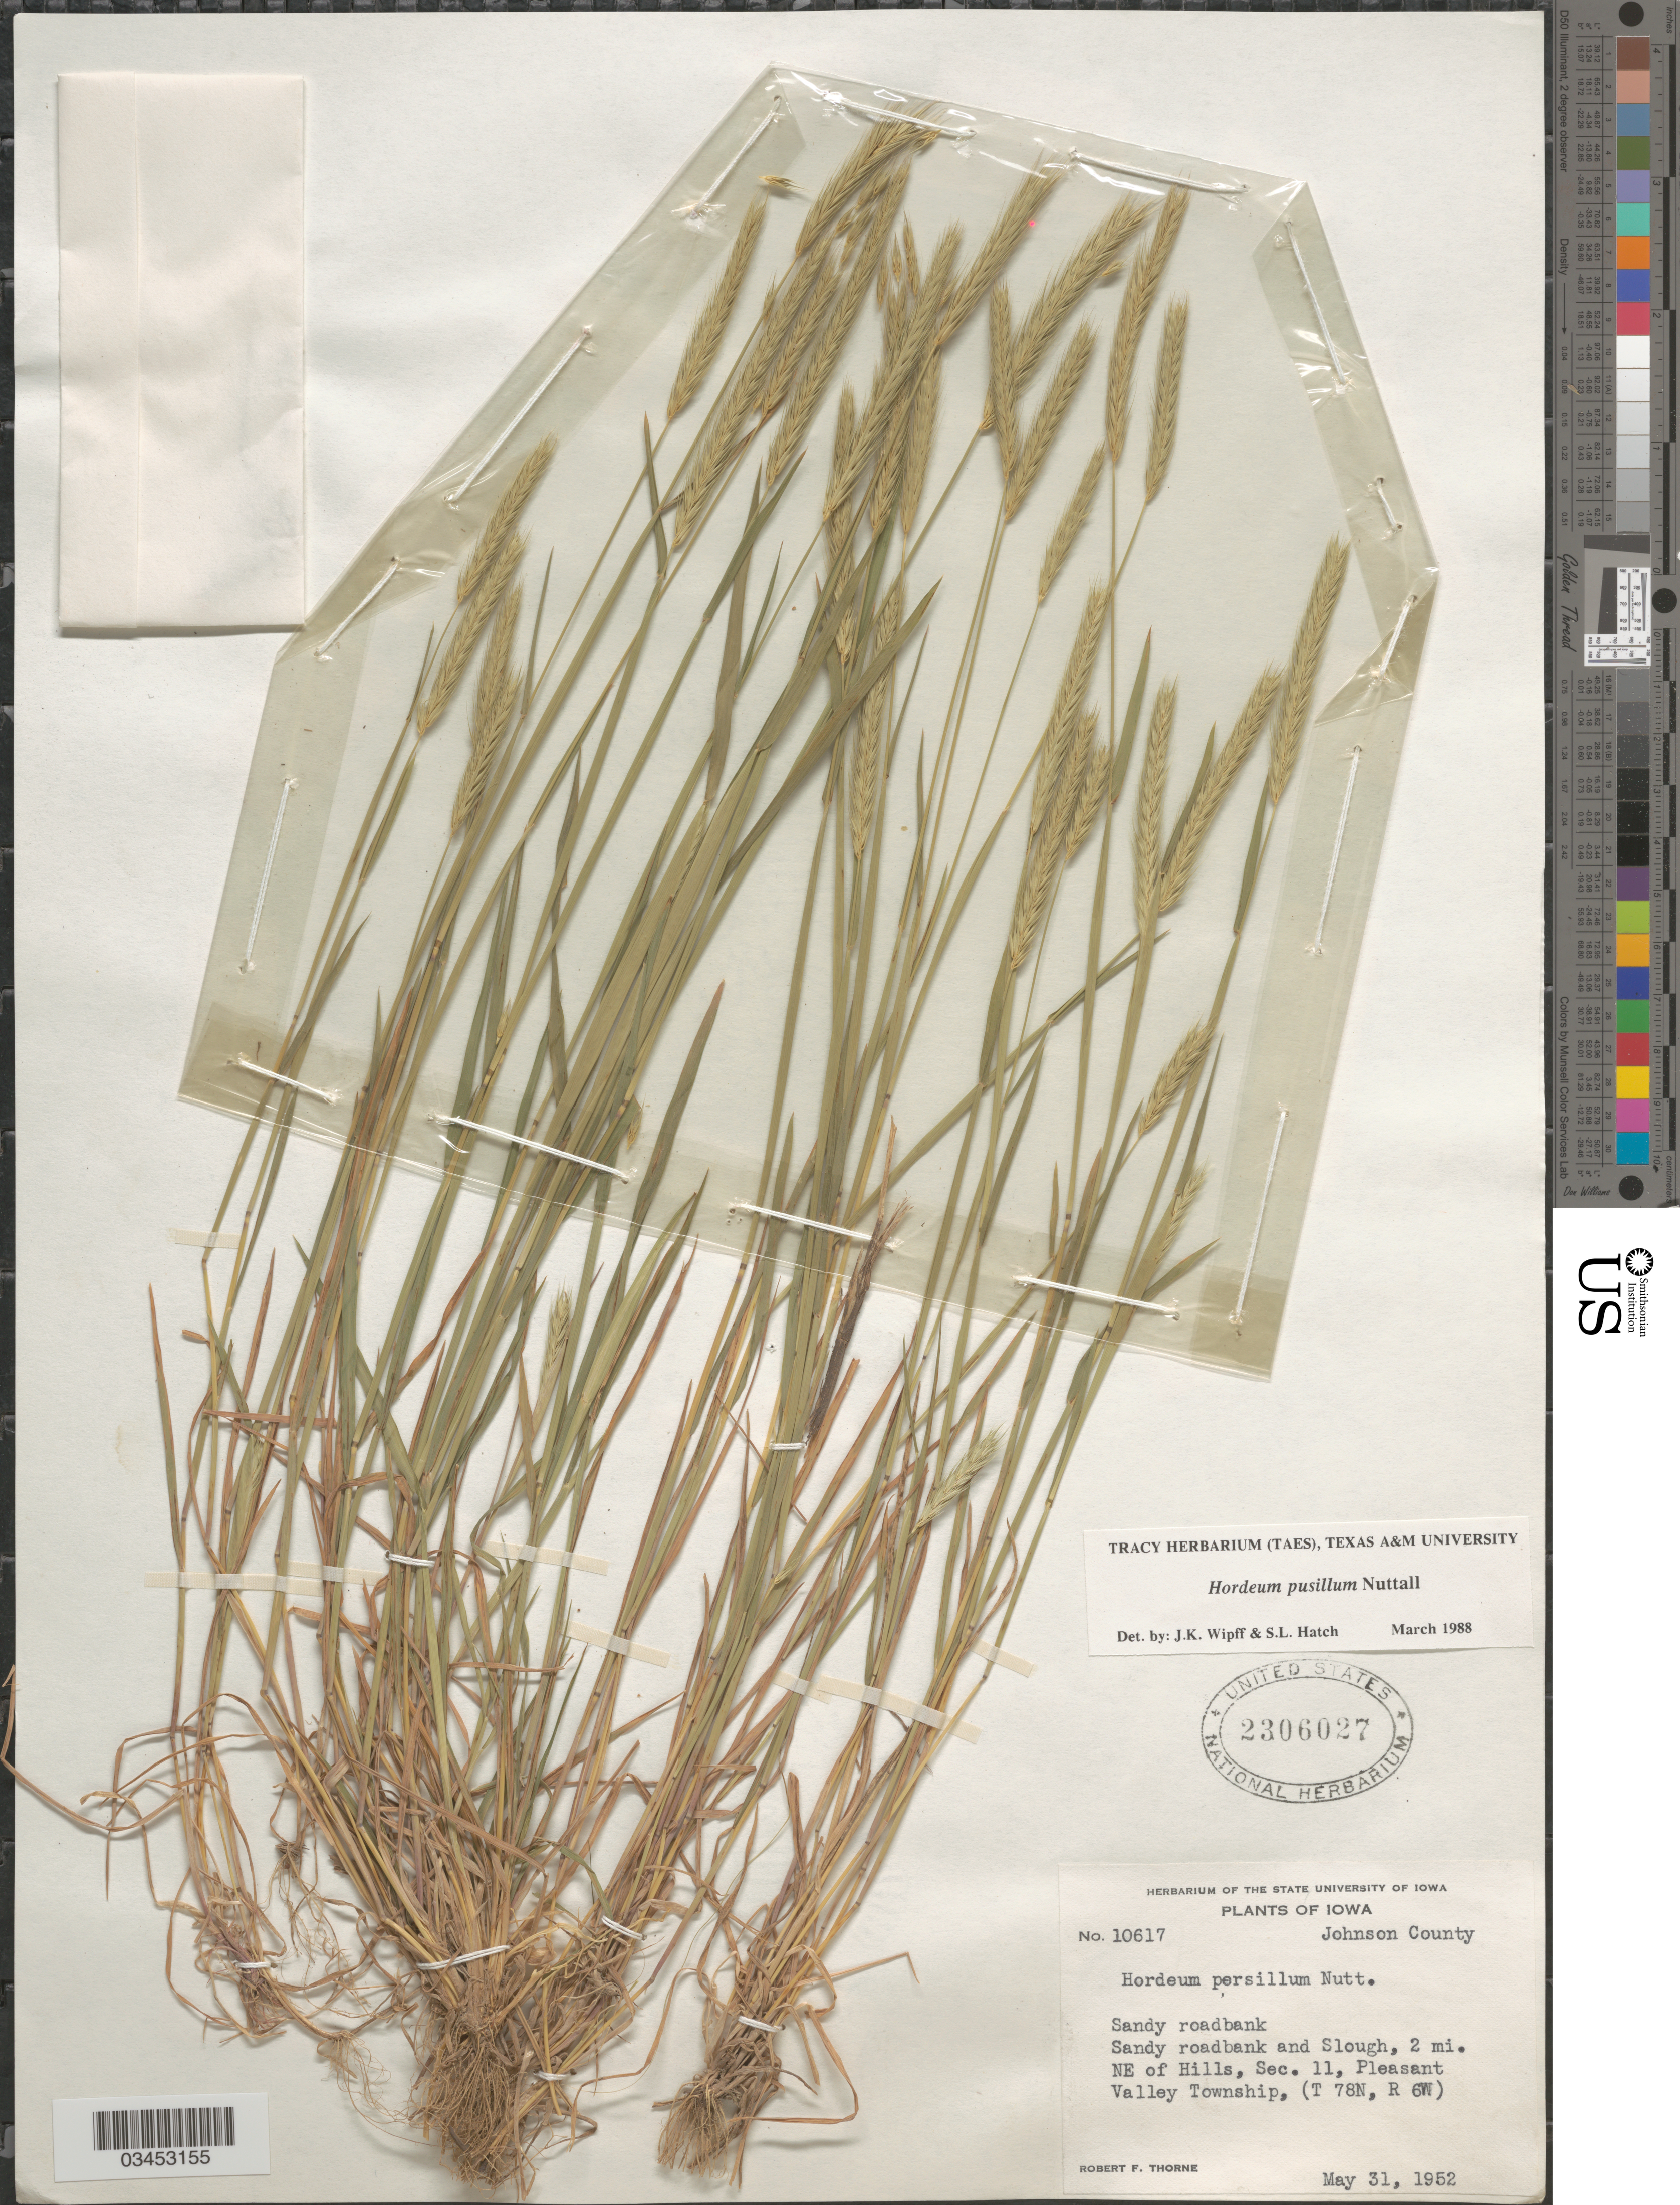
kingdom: Plantae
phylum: Tracheophyta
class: Liliopsida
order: Poales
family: Poaceae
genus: Hordeum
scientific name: Hordeum pusillum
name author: Nutt.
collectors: R. F. Thorne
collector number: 10617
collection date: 1952-05-31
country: United States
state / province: Iowa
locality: Johnson County. Sandy roadbank and Slough, 2 mi. NE of Hills, Sec. 11, Pleasant Valley Township, (T 78N, R 6W).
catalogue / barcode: US 2306027